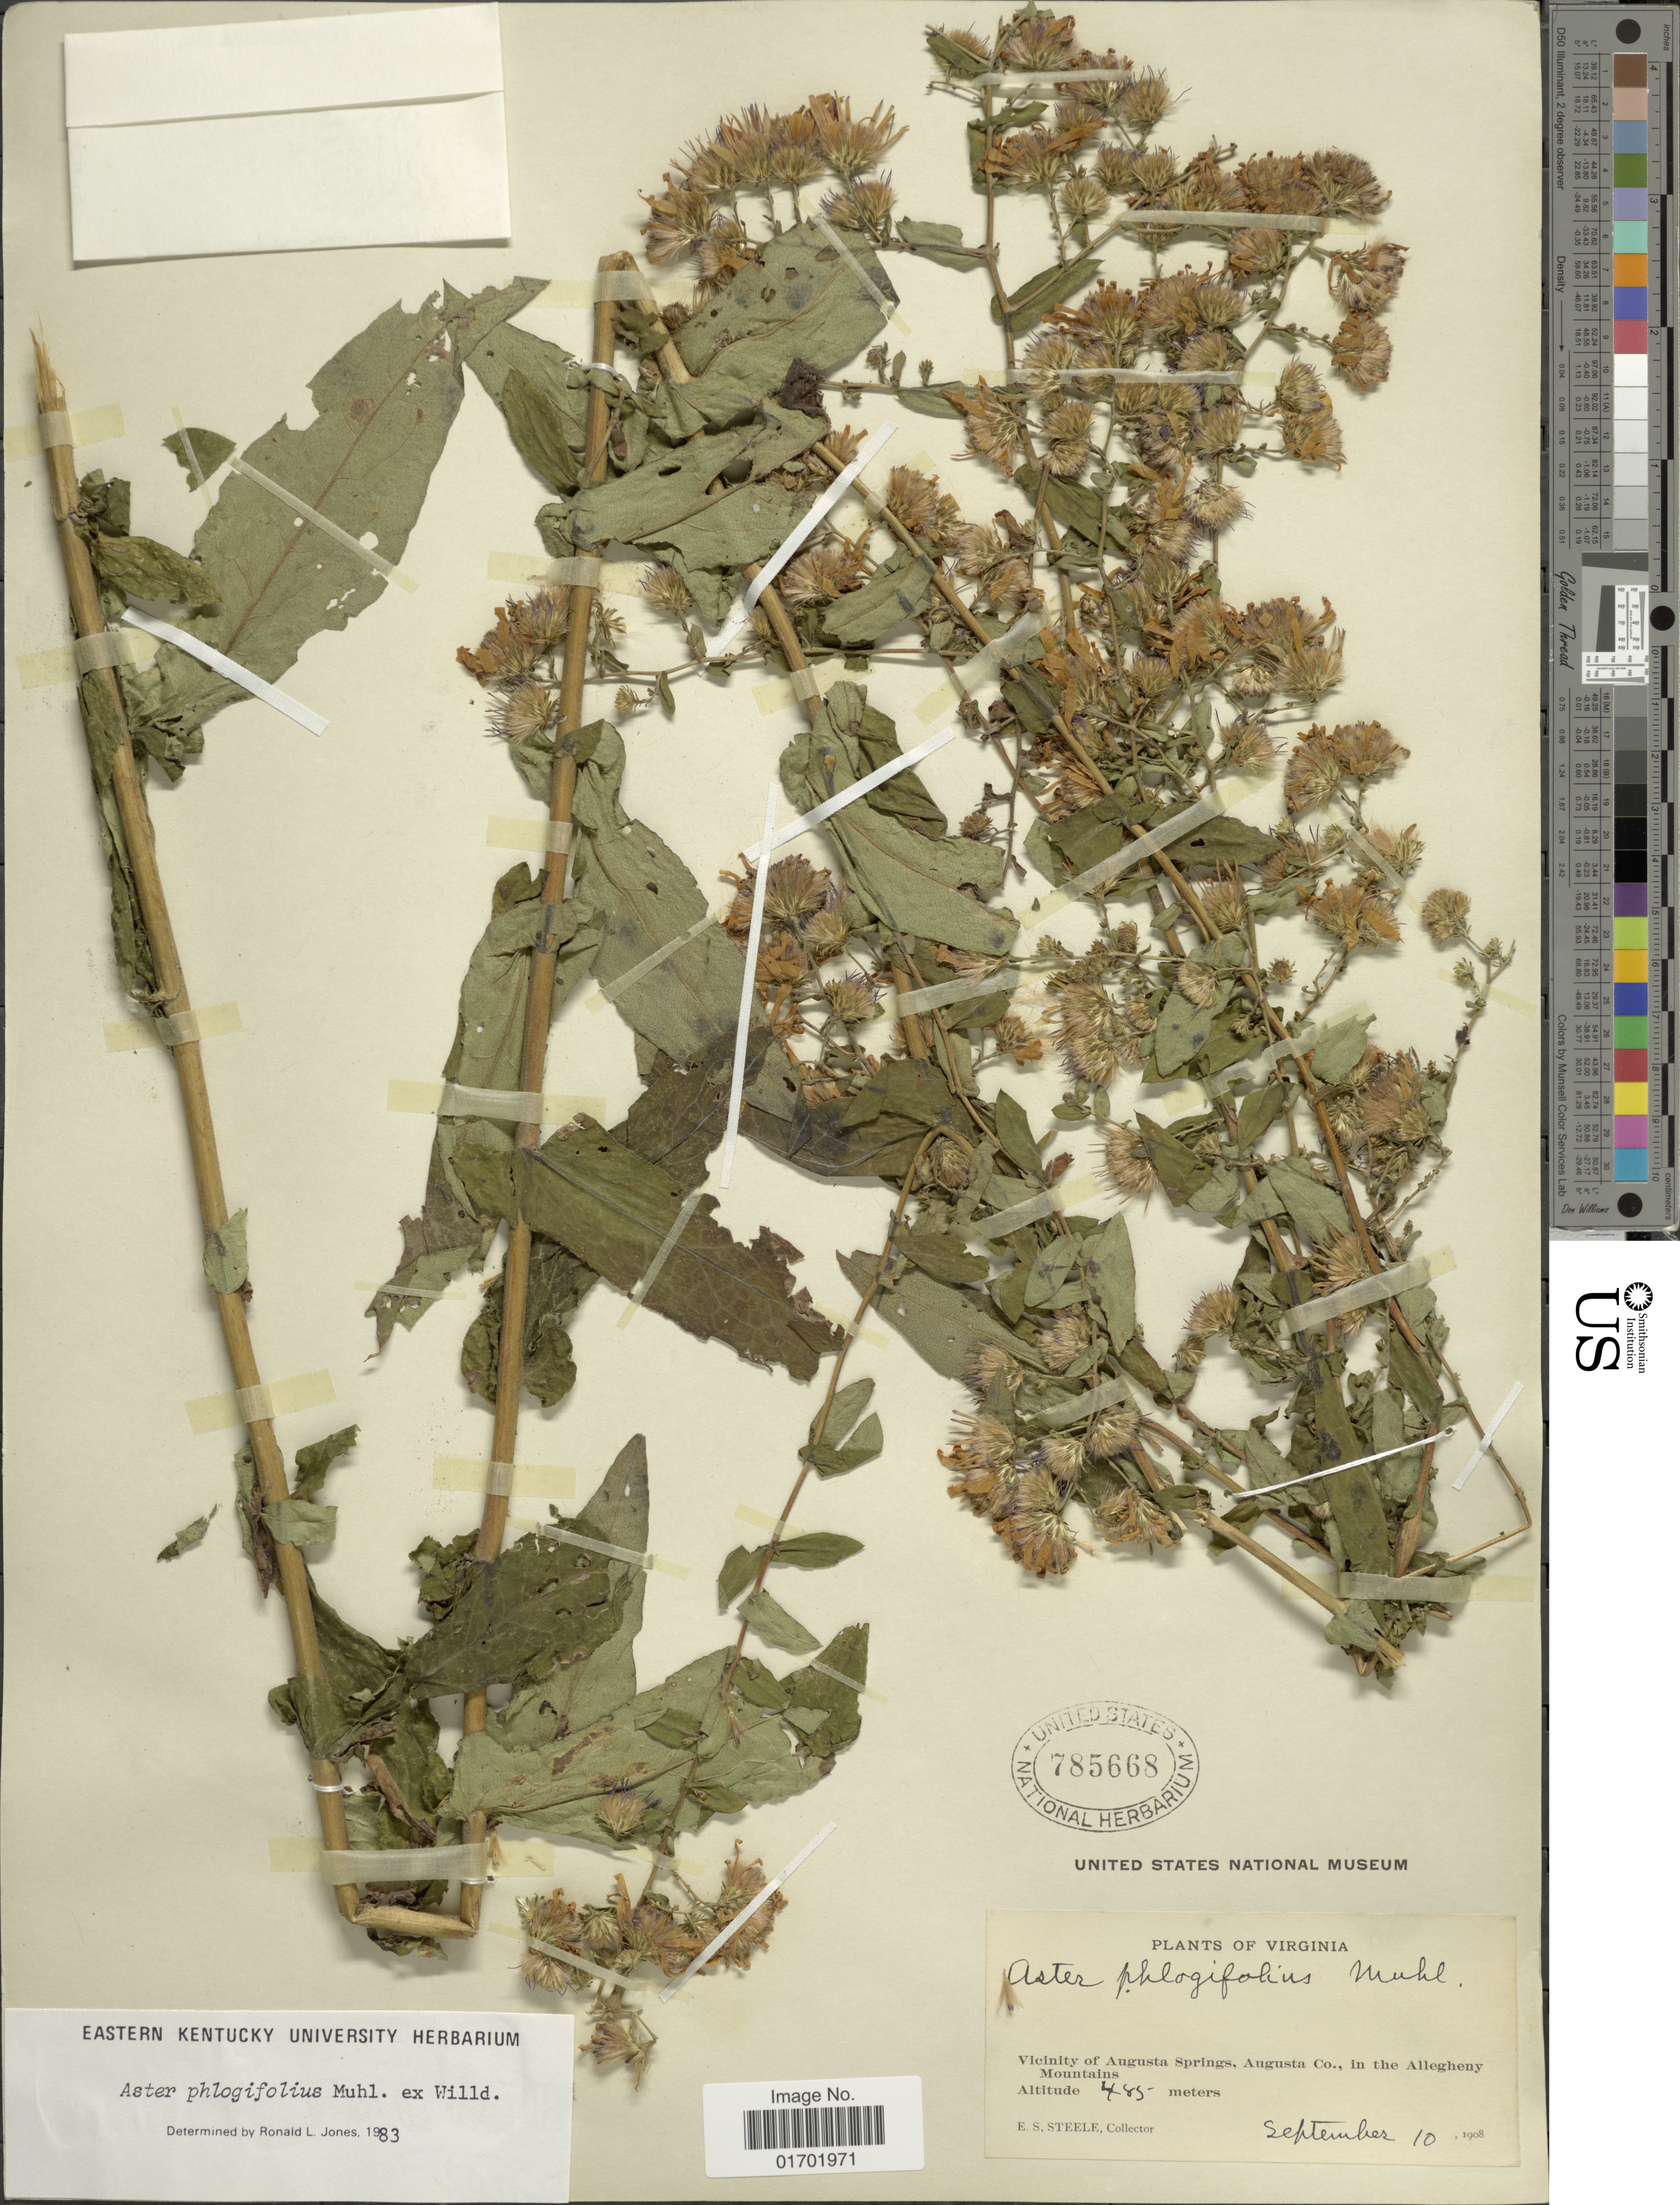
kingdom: Plantae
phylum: Tracheophyta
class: Magnoliopsida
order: Asterales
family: Asteraceae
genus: Symphyotrichum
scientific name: Symphyotrichum phlogifolium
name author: (Muhl. ex Willd.) G.L. Nesom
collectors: E. Steele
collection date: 1908-09-10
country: United States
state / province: Virginia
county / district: Augusta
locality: Vicinity of Augusta Springs, Augusta Co., in the Allegheny Mountains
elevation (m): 485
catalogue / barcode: US 785668